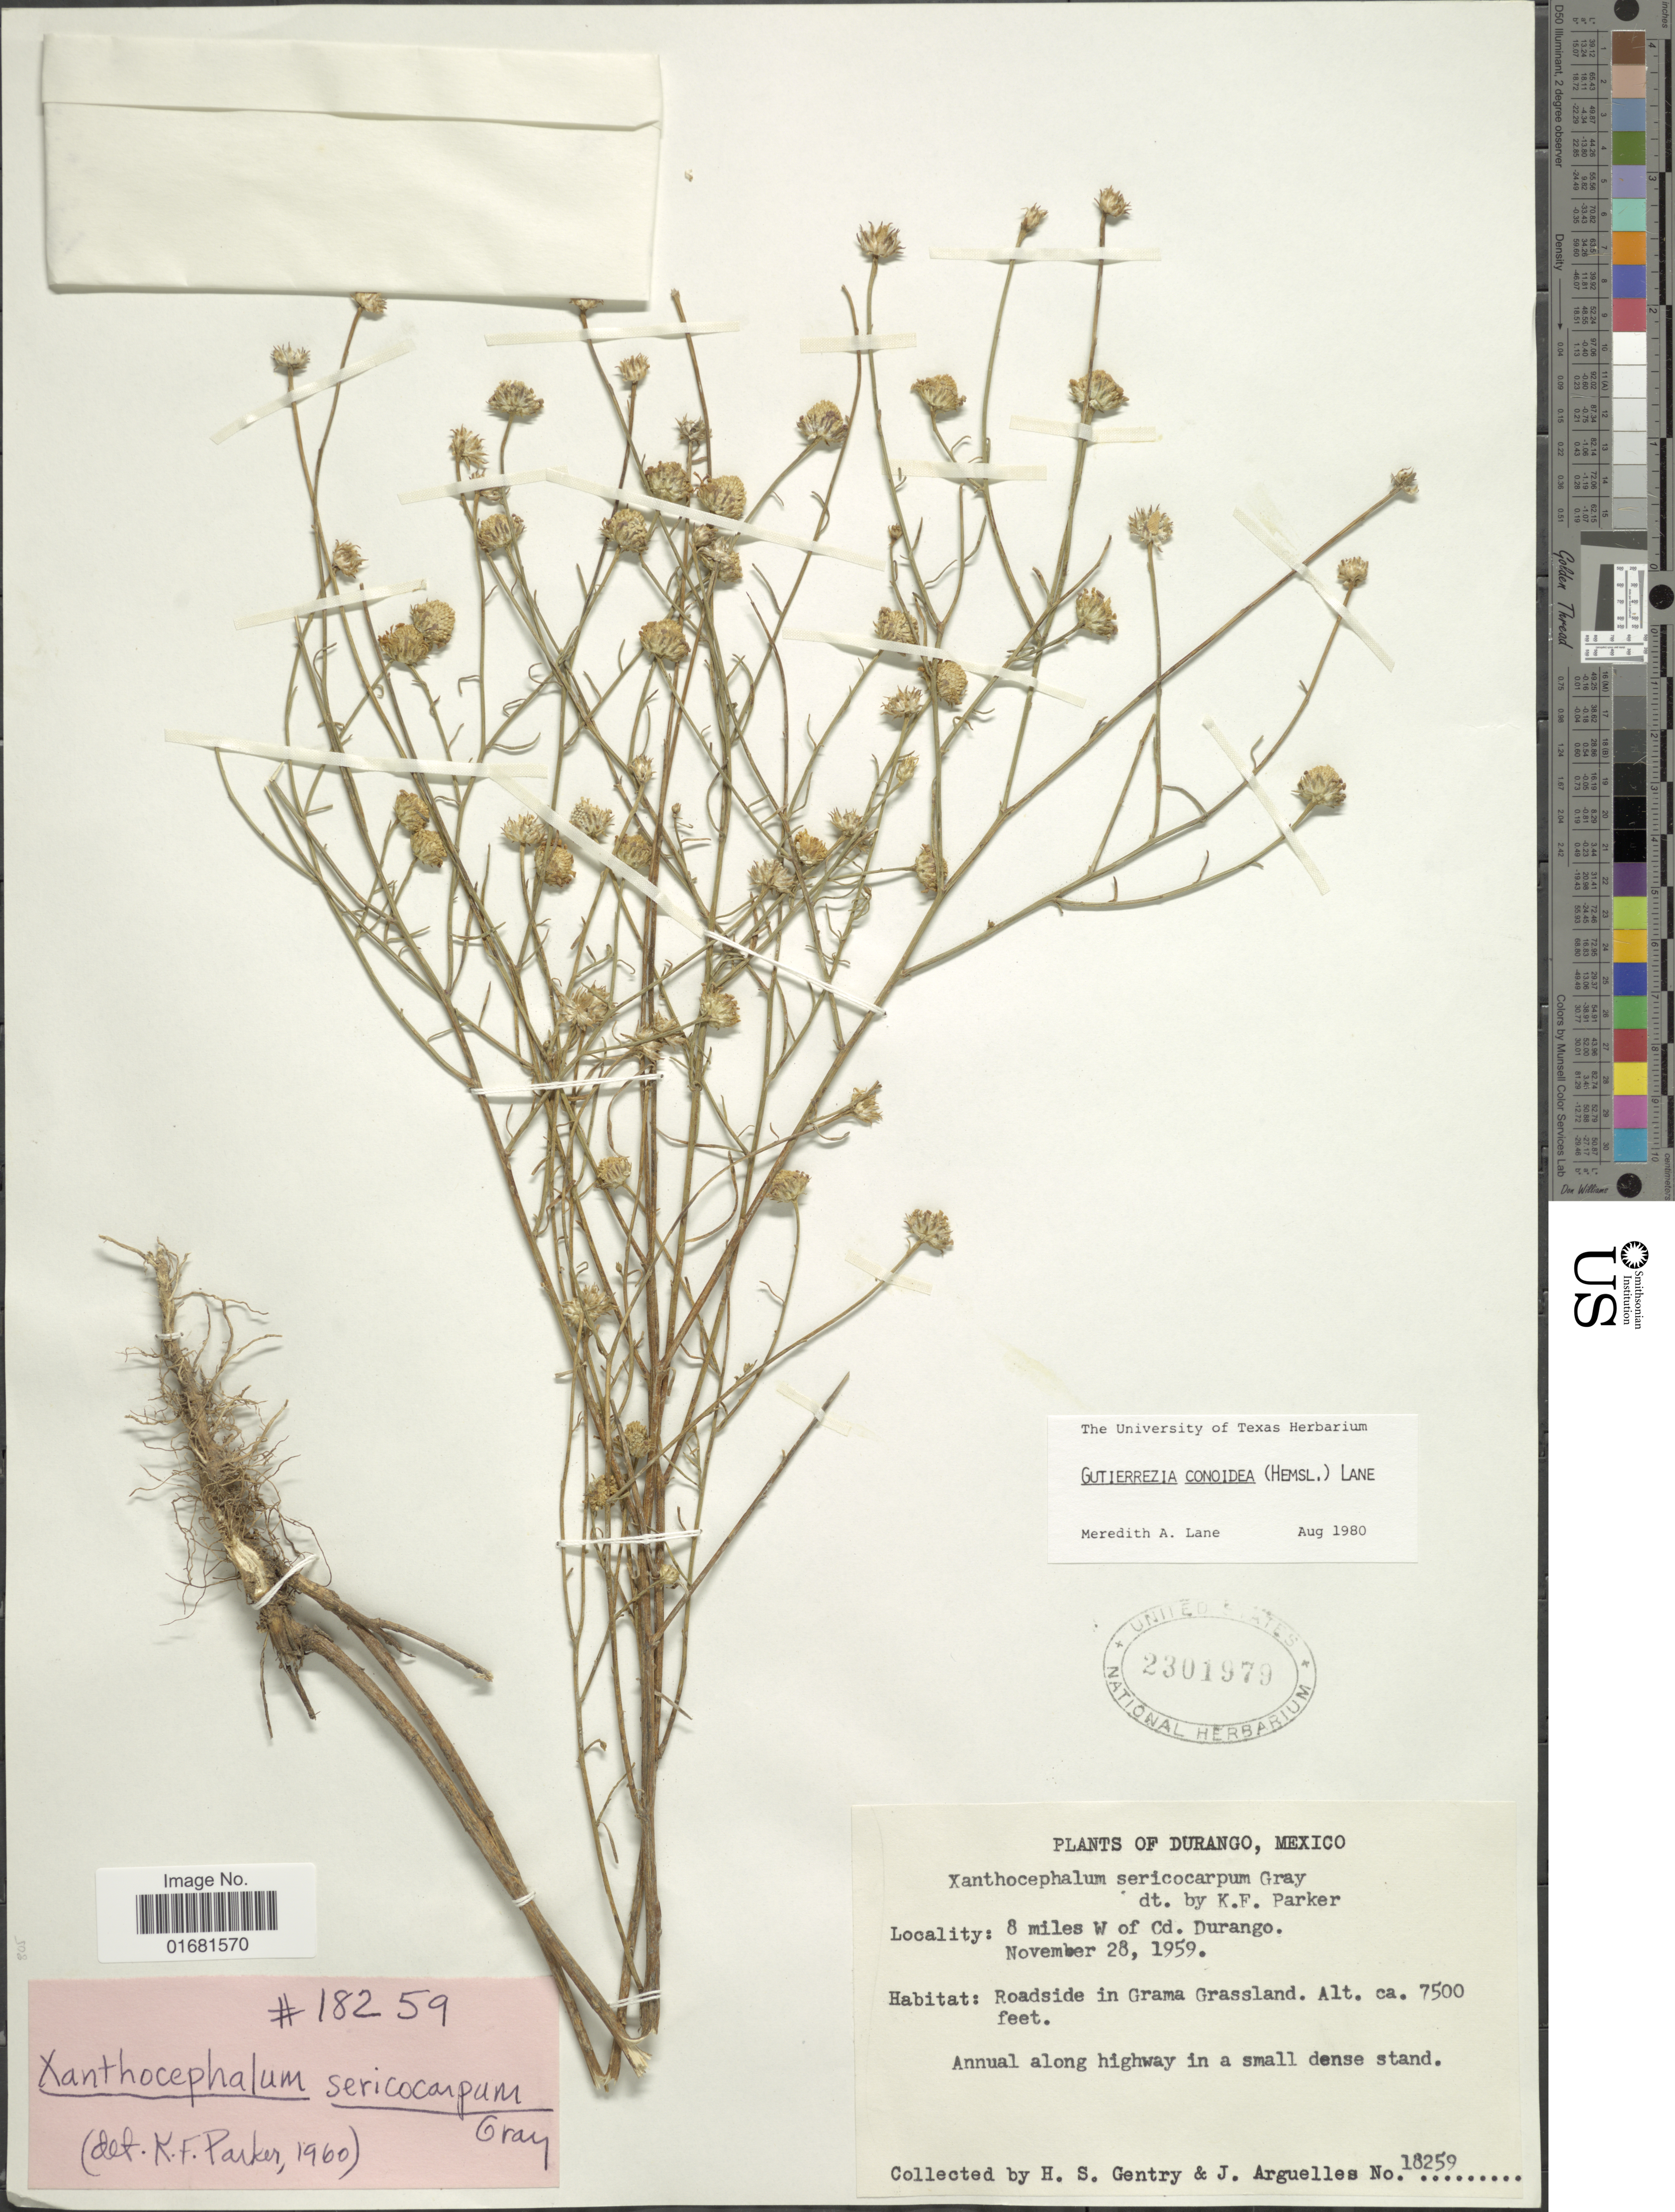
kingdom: Plantae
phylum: Tracheophyta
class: Magnoliopsida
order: Asterales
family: Asteraceae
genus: Gutierrezia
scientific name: Gutierrezia conoidea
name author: (Hemsl.) M.A. Lane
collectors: H. S. Gentry & J. Arguelles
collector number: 18259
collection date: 1959-11-28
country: Mexico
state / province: Durango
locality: Durango. MExico. 8 miles W of Cd. Durango. Roadside in Grama Grassland.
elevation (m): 2286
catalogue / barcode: US 2301979